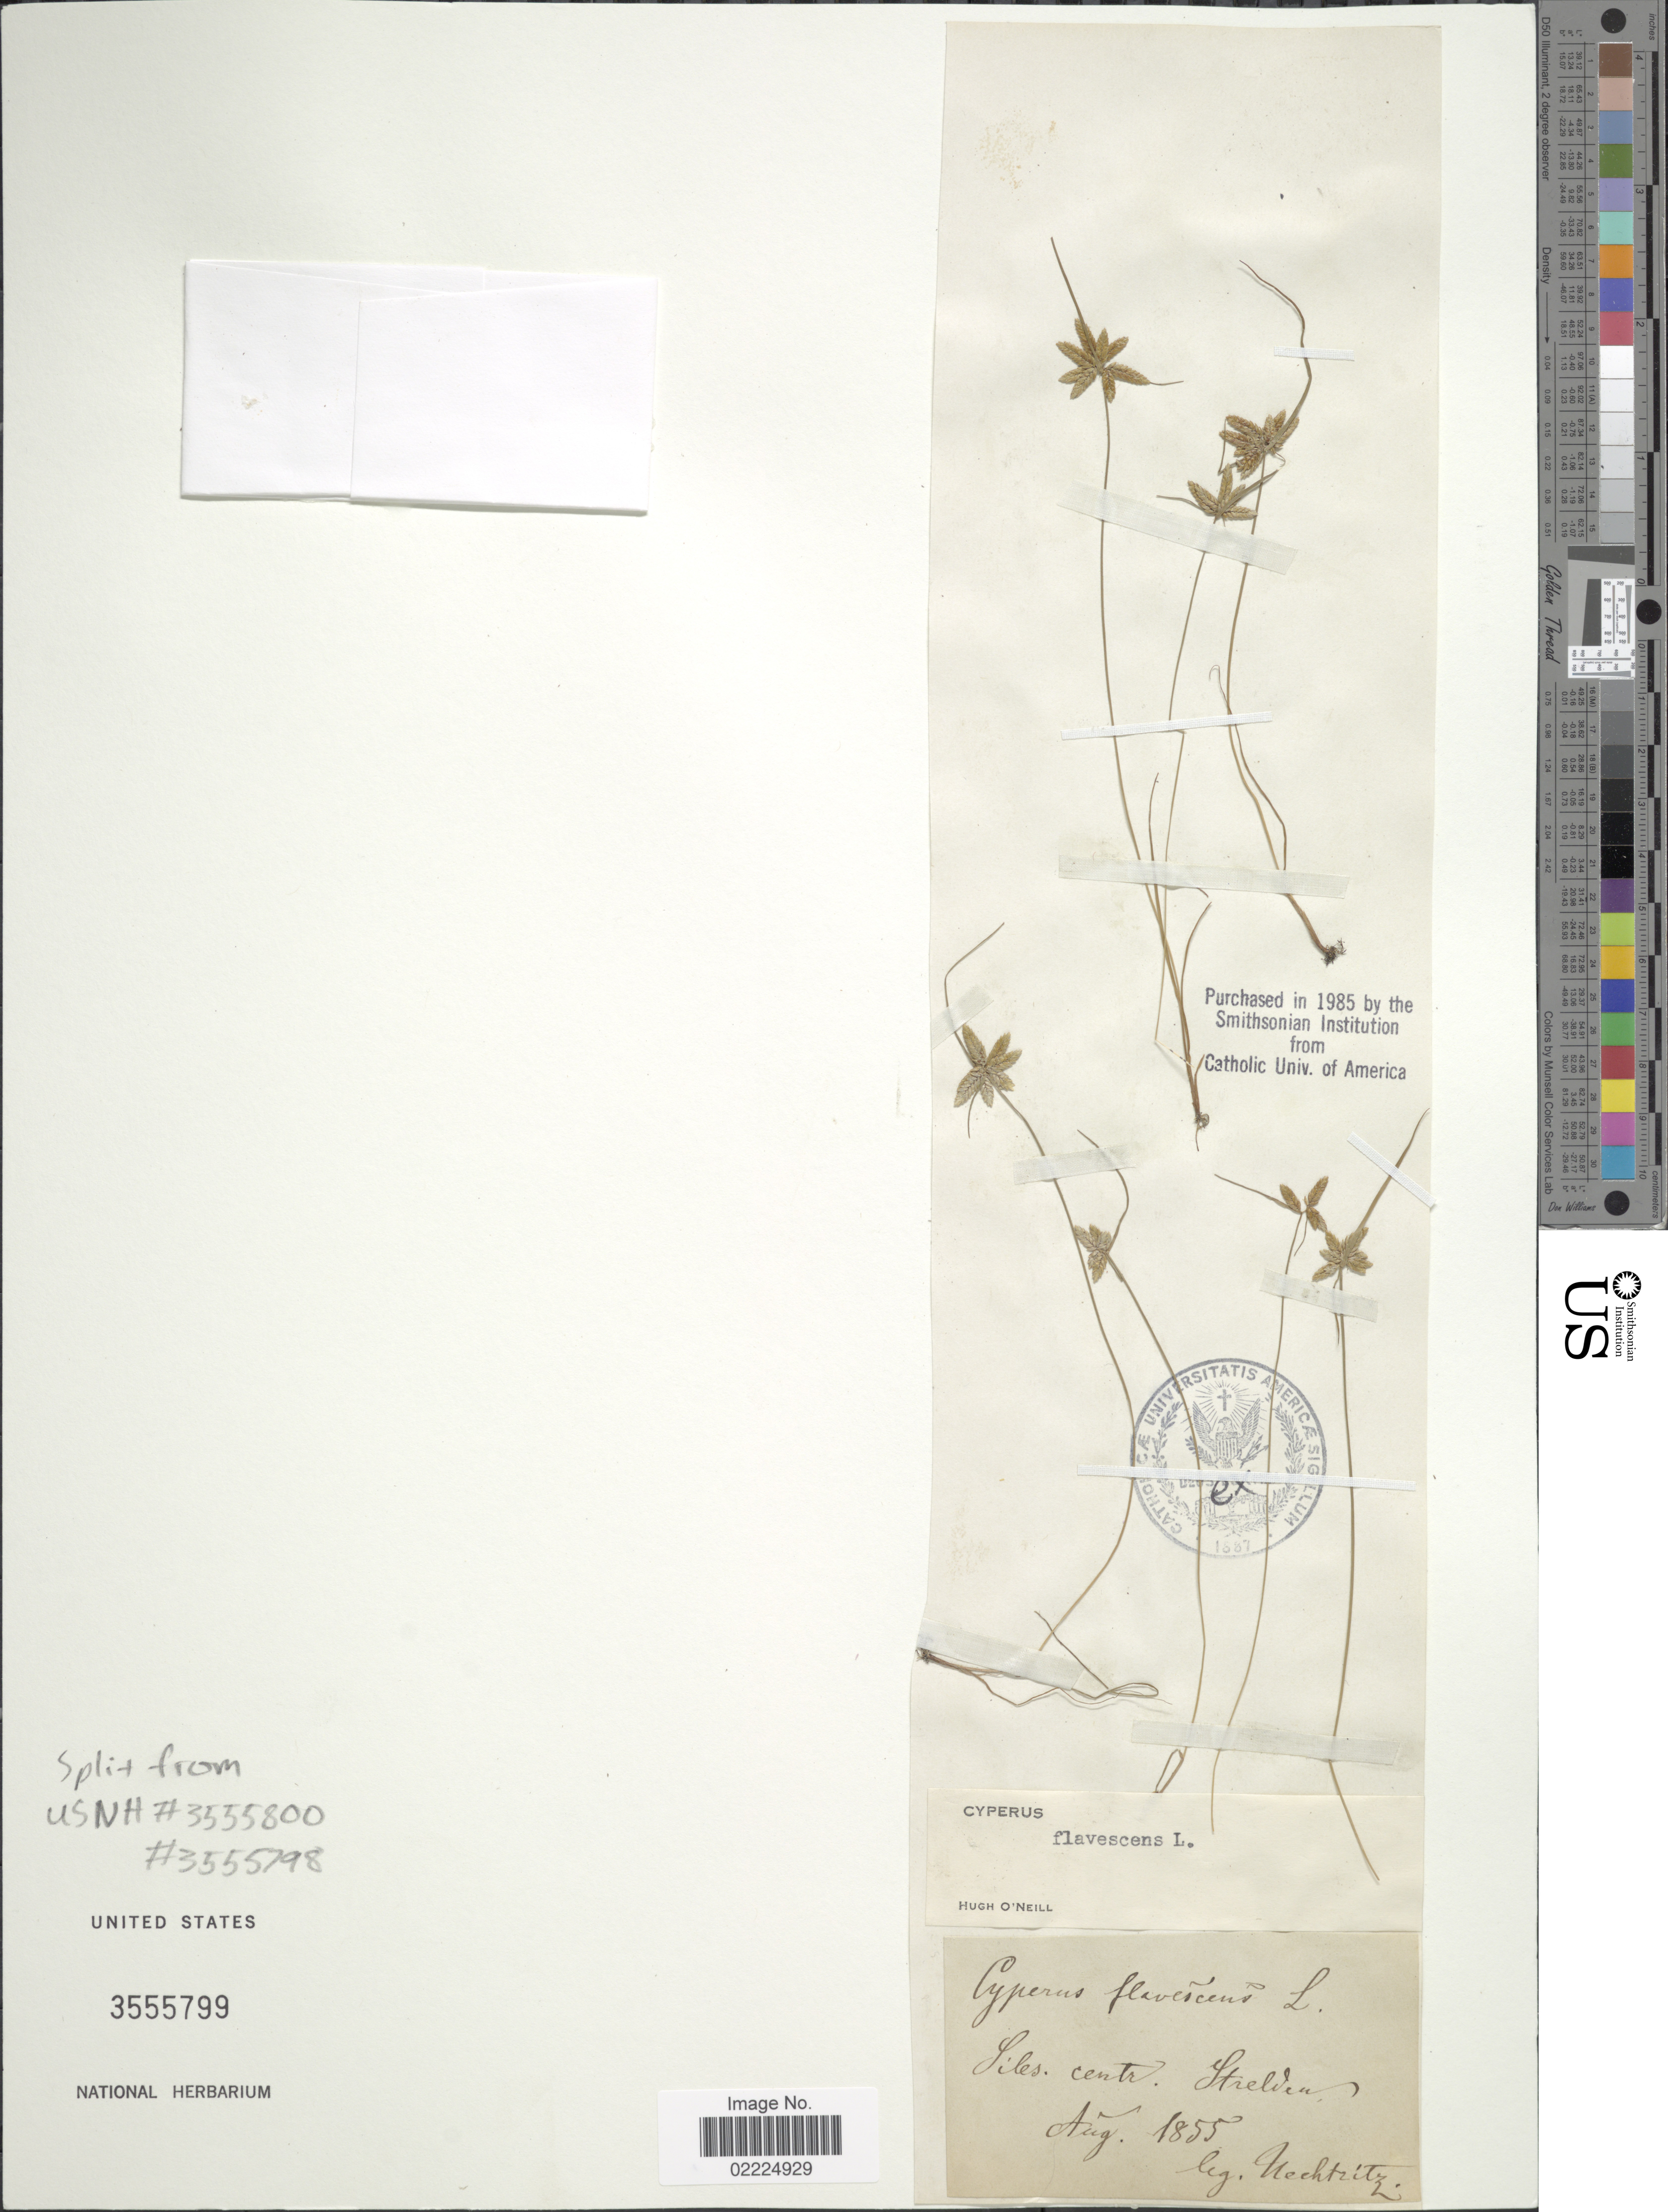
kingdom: Plantae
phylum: Tracheophyta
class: Liliopsida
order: Poales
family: Cyperaceae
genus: Cyperus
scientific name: Cyperus flavescens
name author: L.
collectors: Uechtritz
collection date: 1855-08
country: Poland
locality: Siles. centr. Strelden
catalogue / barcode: US 3555799